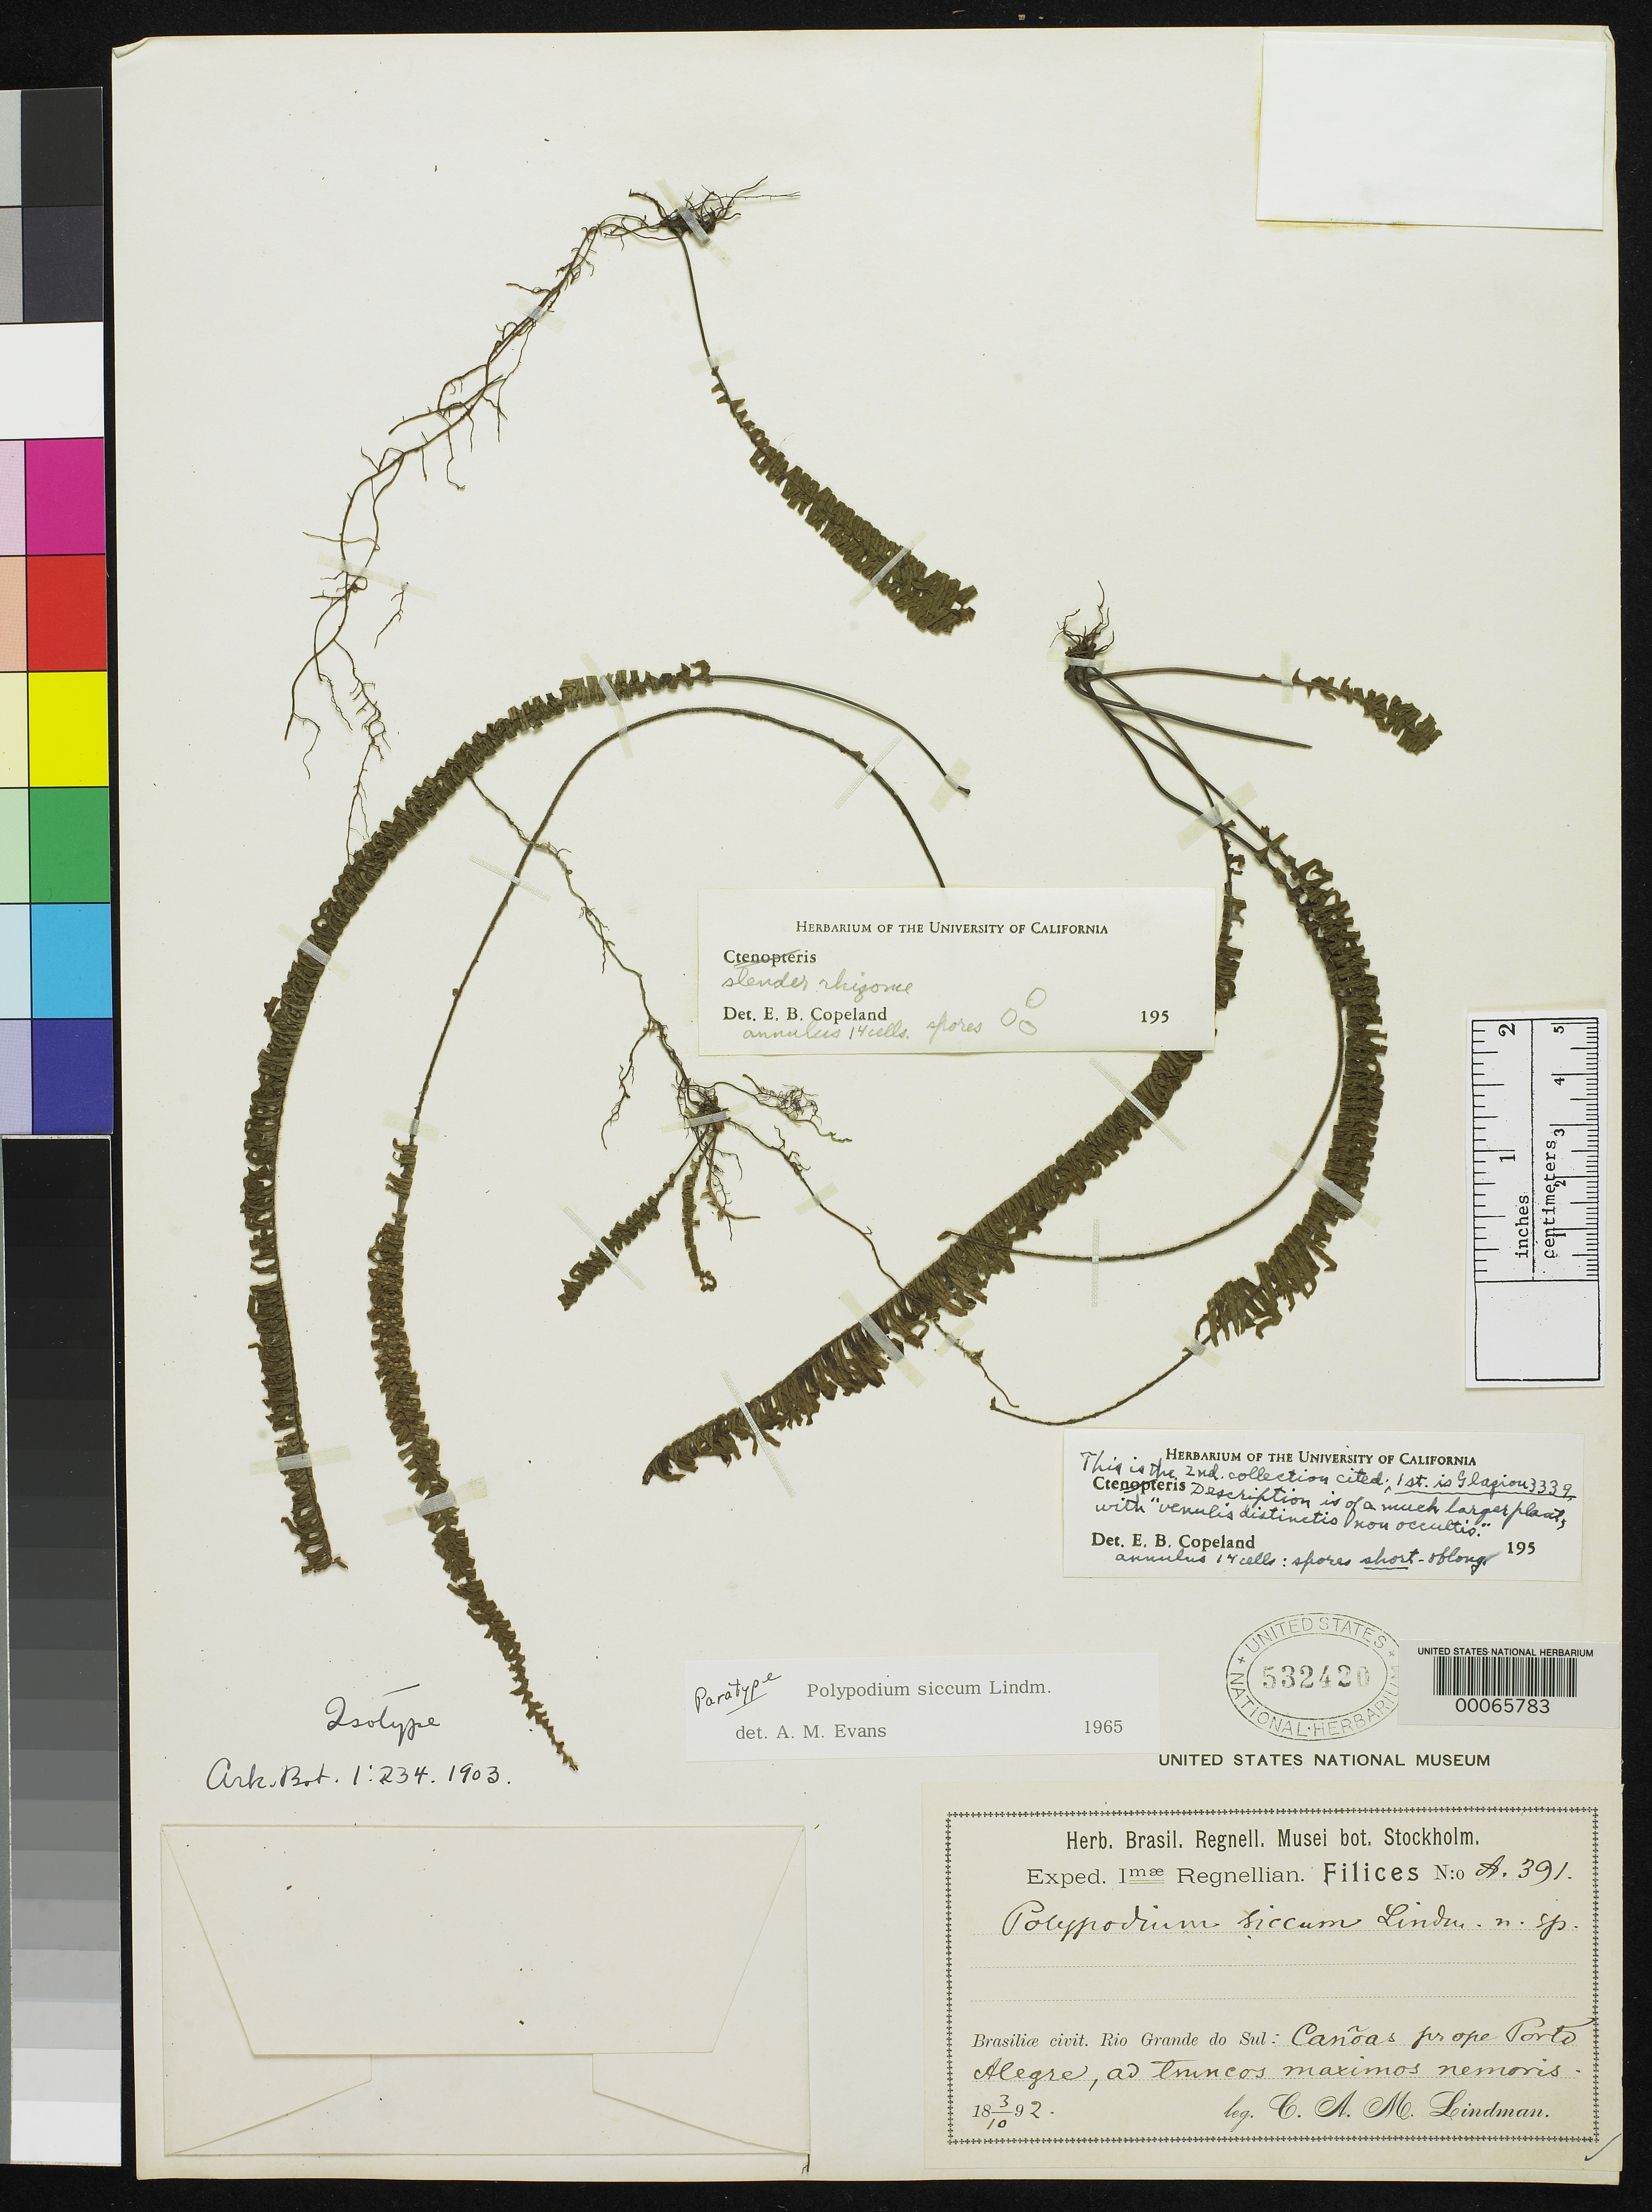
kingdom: Plantae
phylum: Tracheophyta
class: Polypodiopsida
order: Polypodiales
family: Polypodiaceae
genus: Polypodium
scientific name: Polypodium siccum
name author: Lindm.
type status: Type Collection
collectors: C. A. M. Lindman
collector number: A391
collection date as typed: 03 Oct 1892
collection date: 1892-10-03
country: Brazil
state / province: Rio Grande do Sul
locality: Canoas prope Porto Alegre.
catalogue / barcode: US 532420